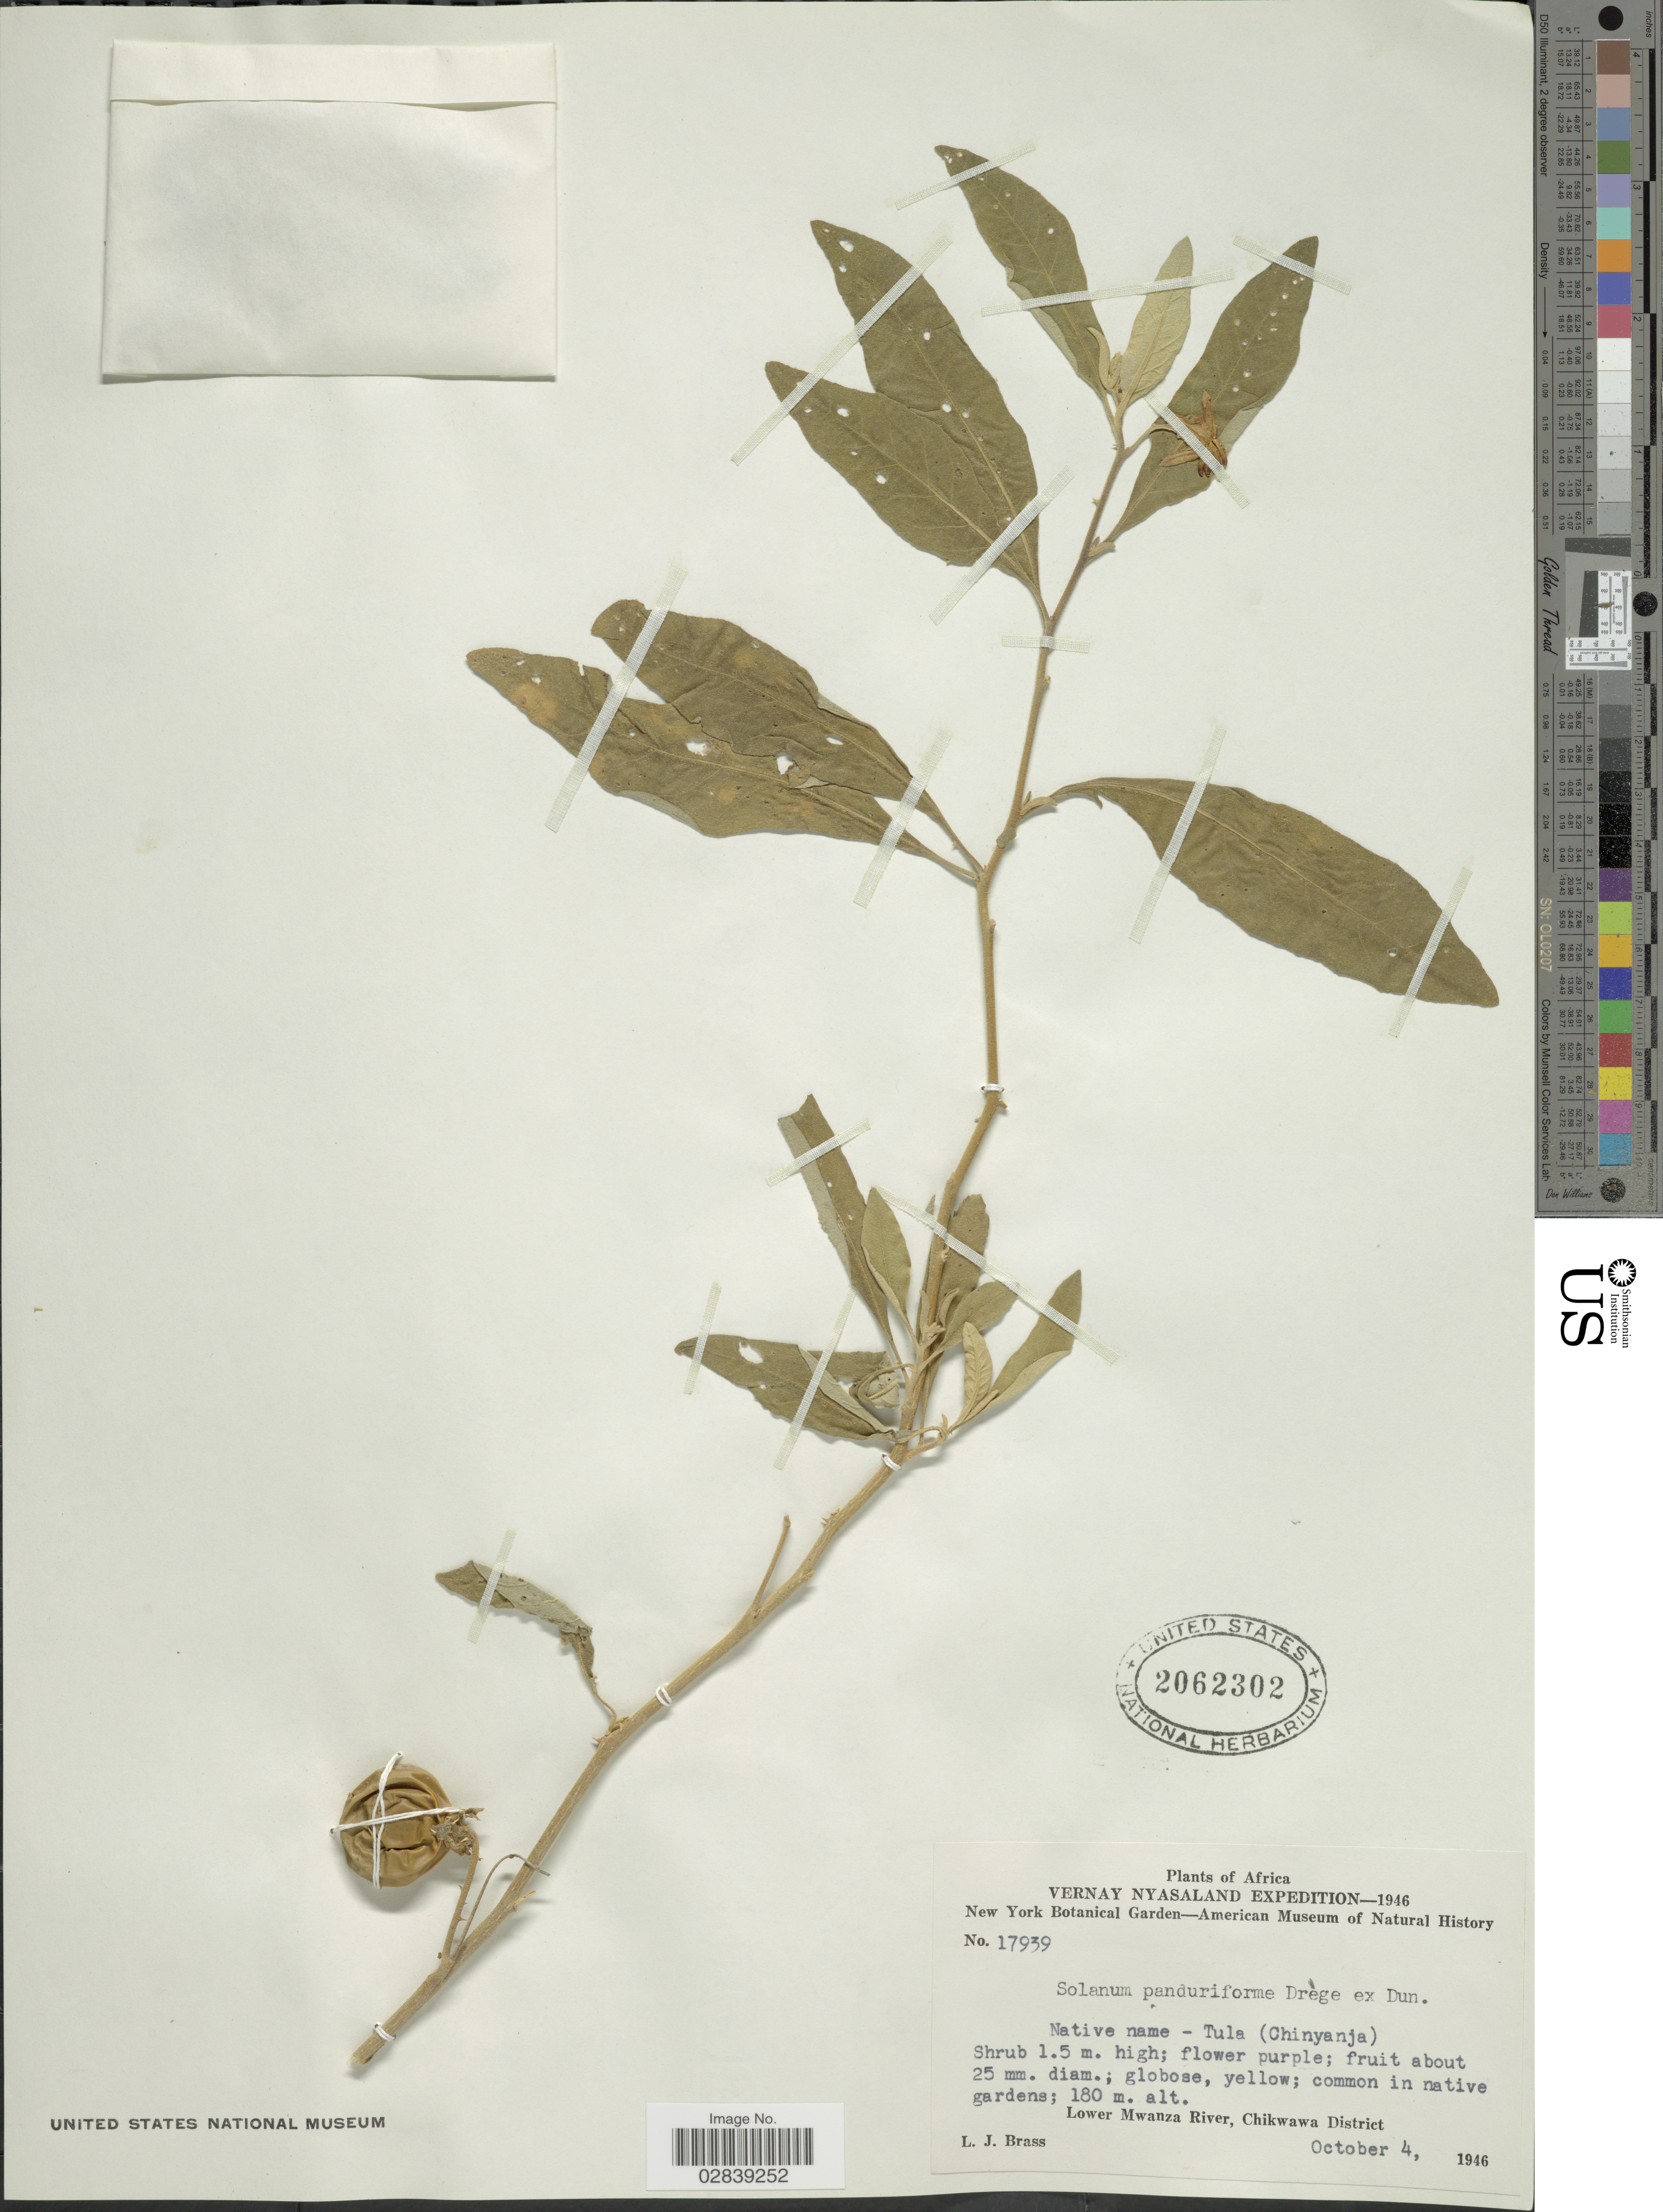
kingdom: Plantae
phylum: Tracheophyta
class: Magnoliopsida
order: Solanales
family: Solanaceae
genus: Solanum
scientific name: Solanum panduraeforme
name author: Dunal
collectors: L. J. Brass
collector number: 17939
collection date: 1946-10-04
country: Malawi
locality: Vernay Nyasaland, Lower Mwanza River, Chikwawa District.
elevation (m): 180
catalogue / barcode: US 2062302